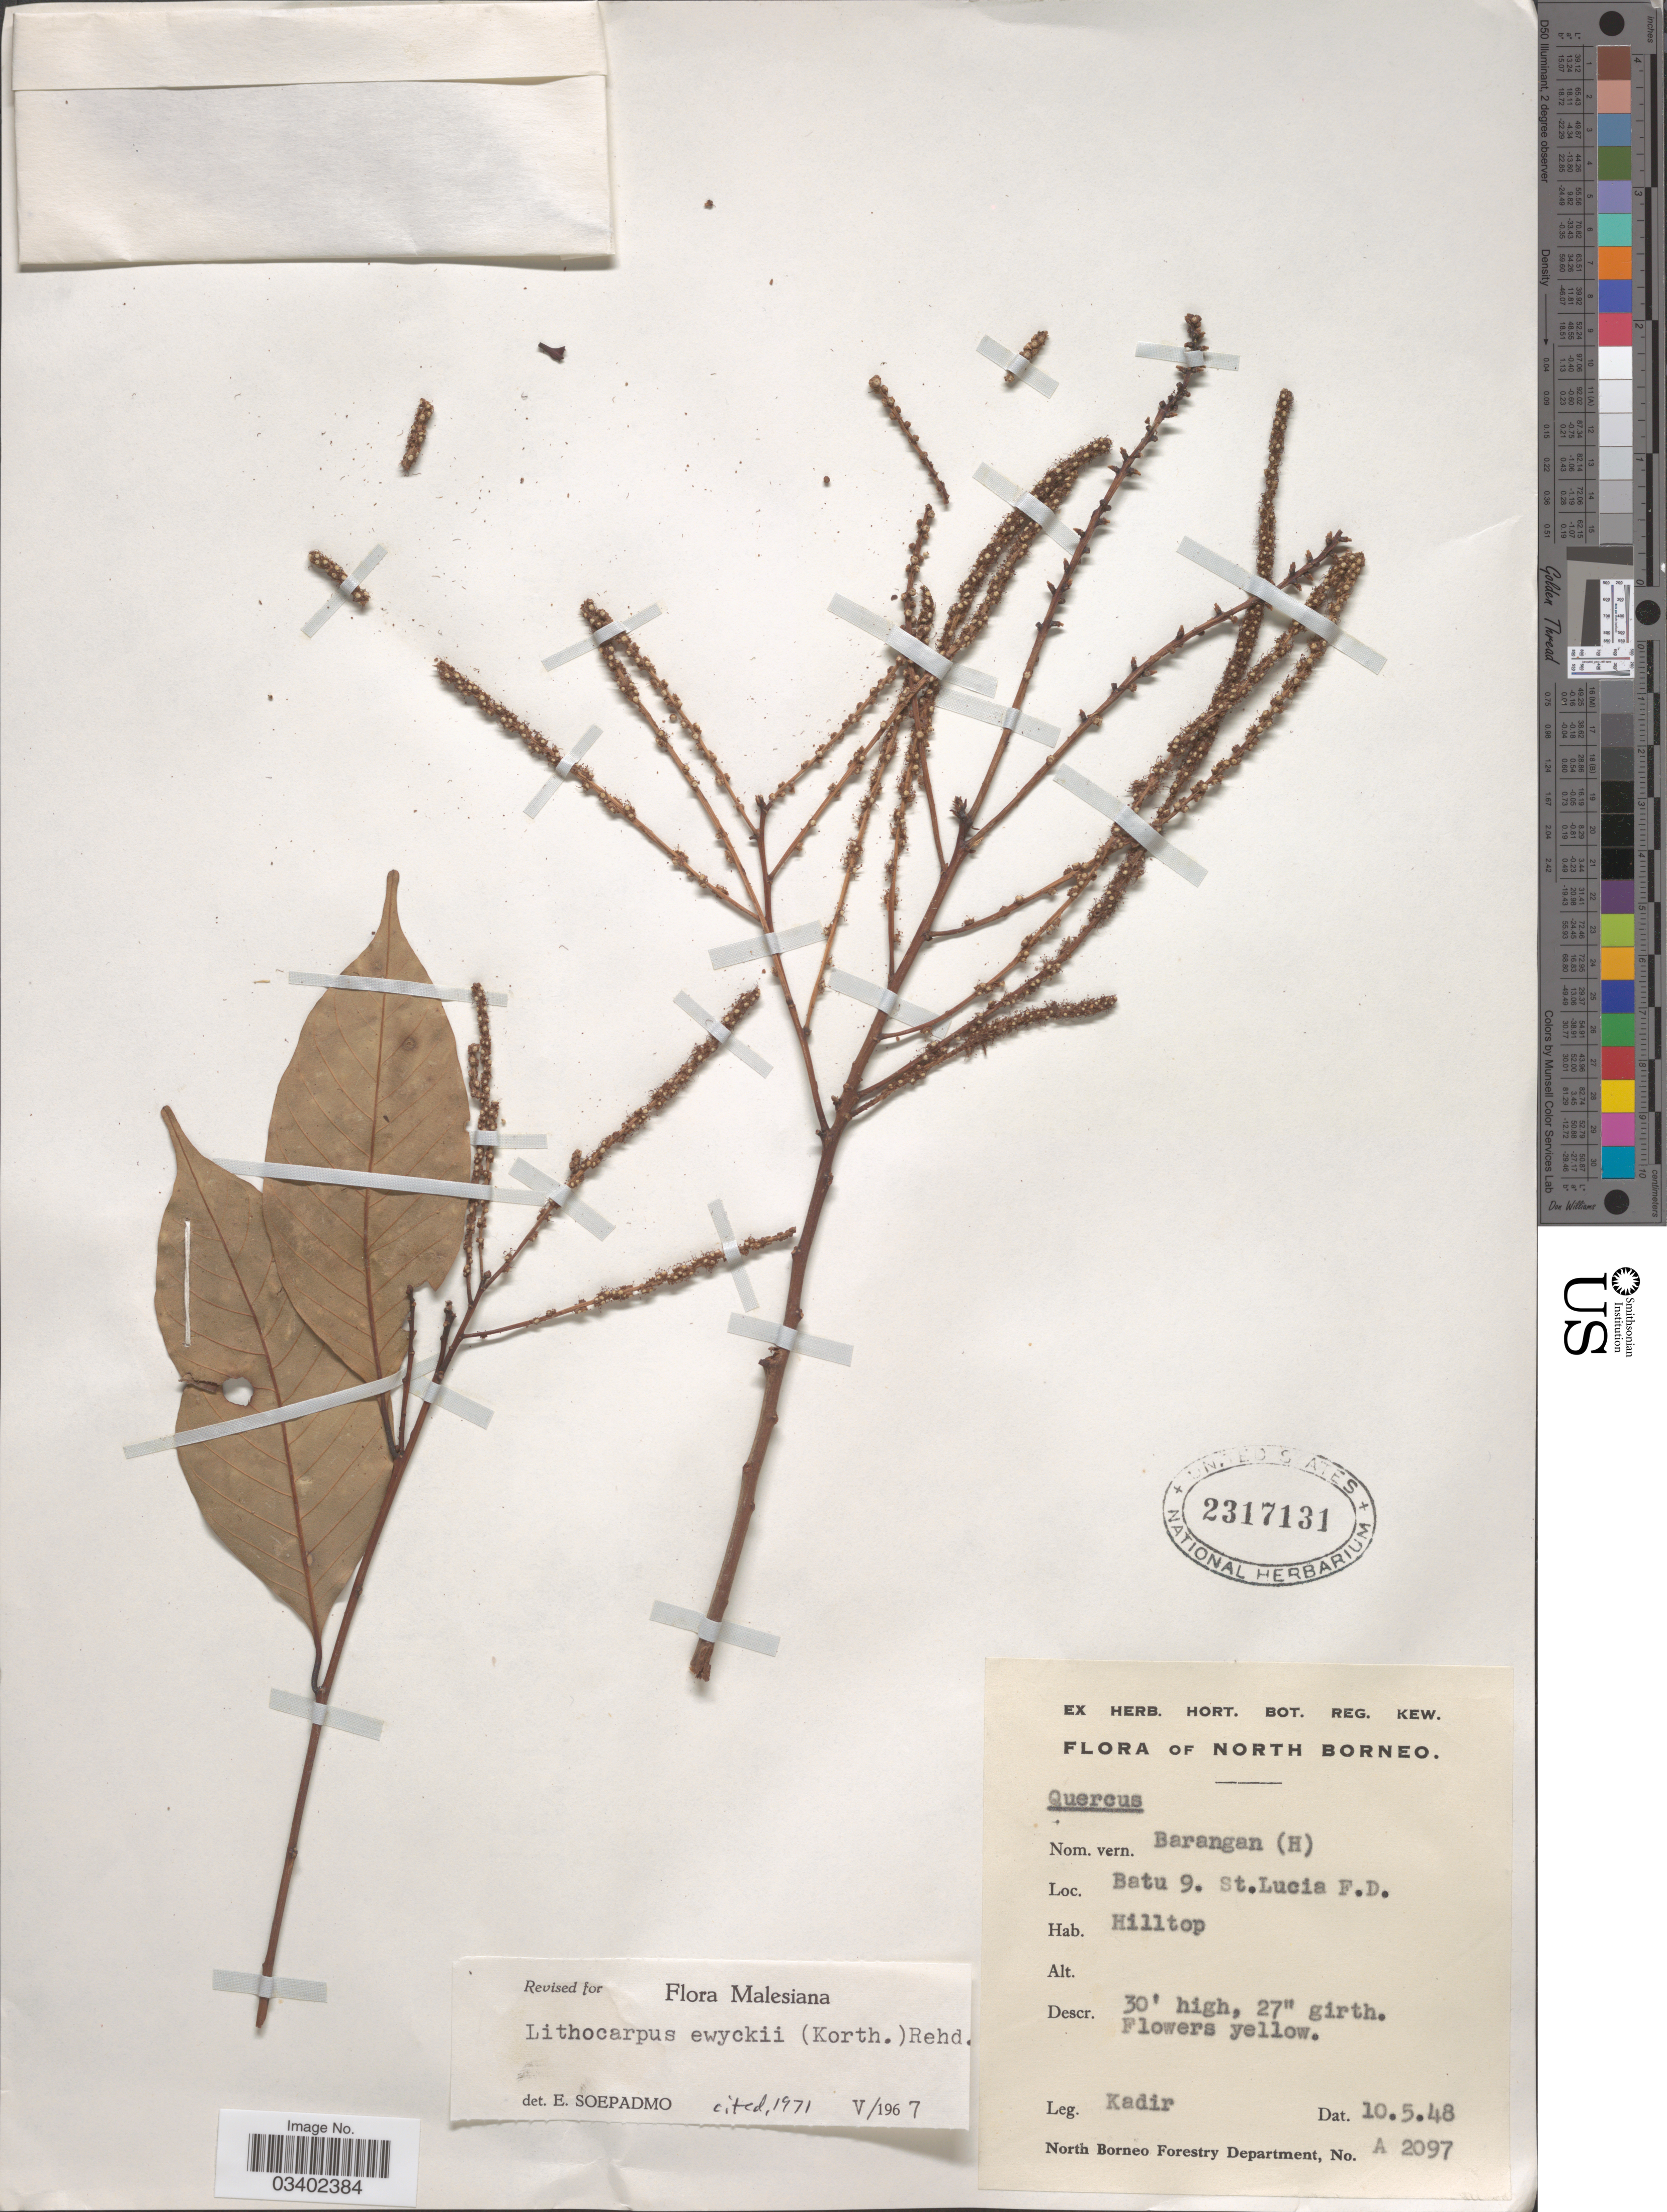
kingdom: Plantae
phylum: Tracheophyta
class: Magnoliopsida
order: Fagales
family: Fagaceae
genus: Lithocarpus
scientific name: Lithocarpus ewyckii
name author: (Korth.) Rehder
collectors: -. Kadir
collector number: A 2097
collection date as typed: Transcribed d/m/y: 10/5/48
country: Malaysia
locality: North Borneo. Batu 9. St. Lucia F.D.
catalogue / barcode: US 2317131